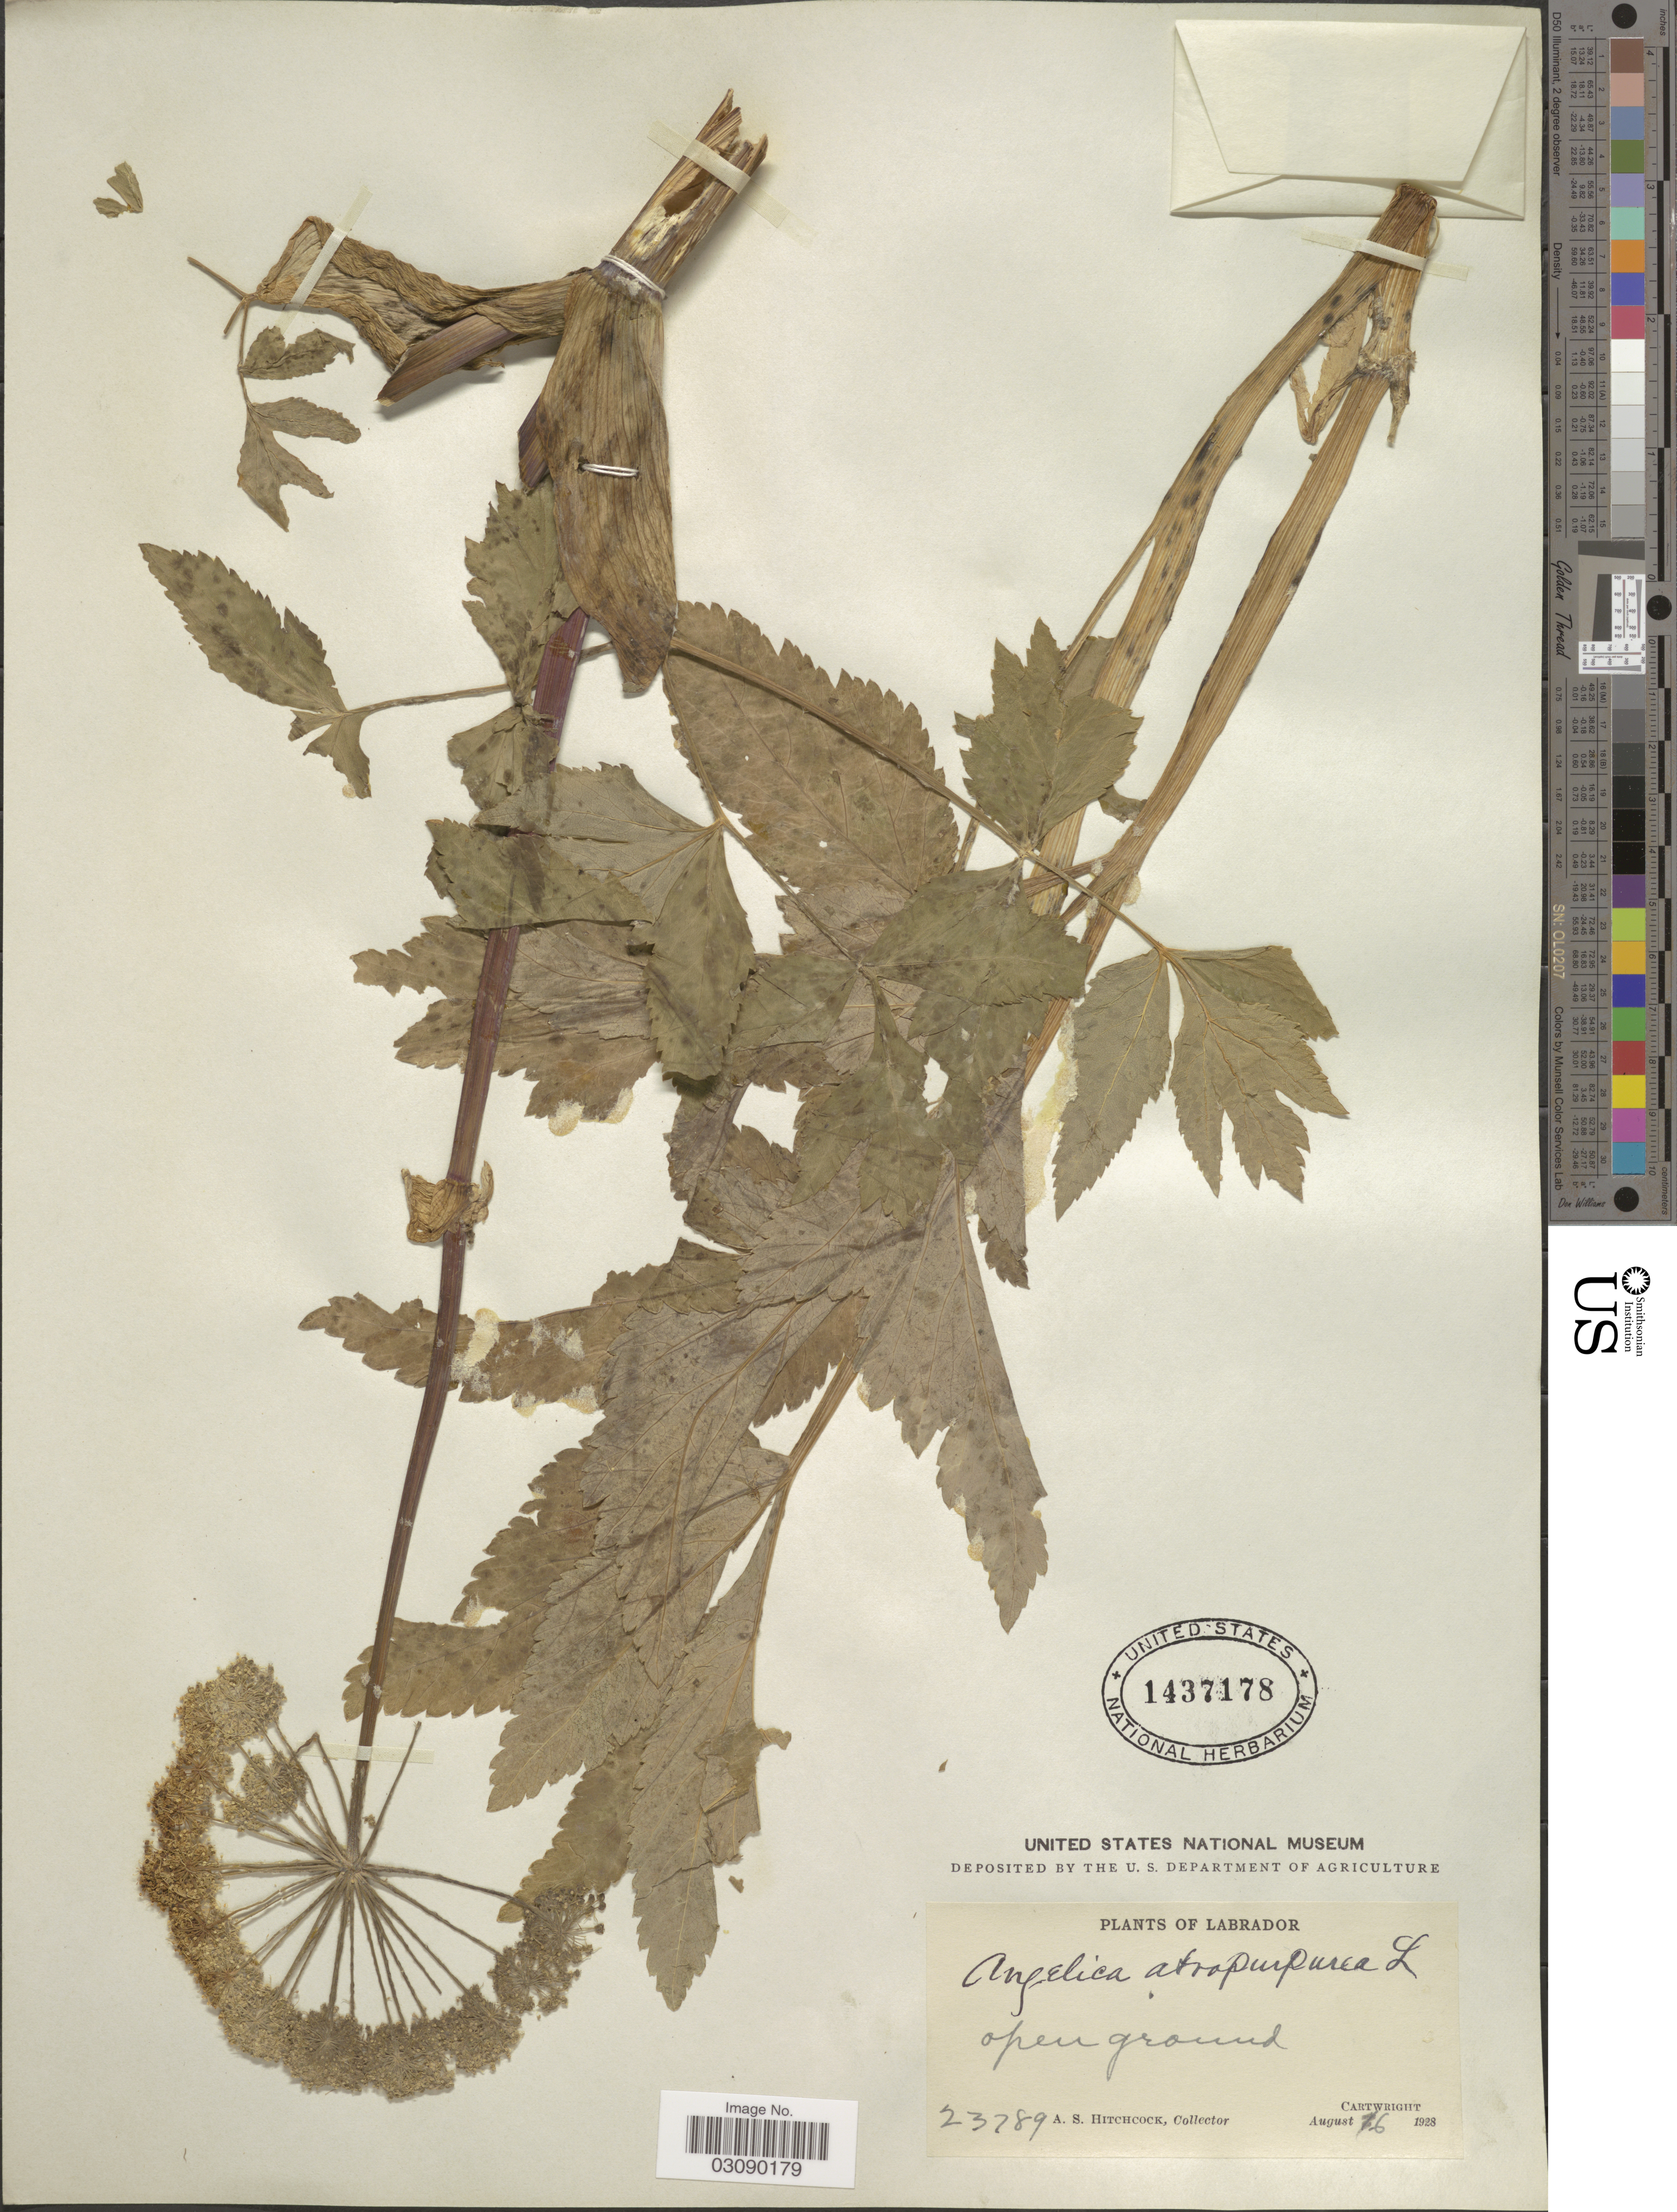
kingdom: Plantae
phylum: Tracheophyta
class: Magnoliopsida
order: Apiales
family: Apiaceae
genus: Angelica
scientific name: Angelica atropurpurea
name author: L.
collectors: A. S. Hitchcock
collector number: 23789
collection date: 1928-08-16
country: Canada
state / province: Newfoundland and Labrador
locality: Labrador. Cartwright.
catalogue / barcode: US 1437178